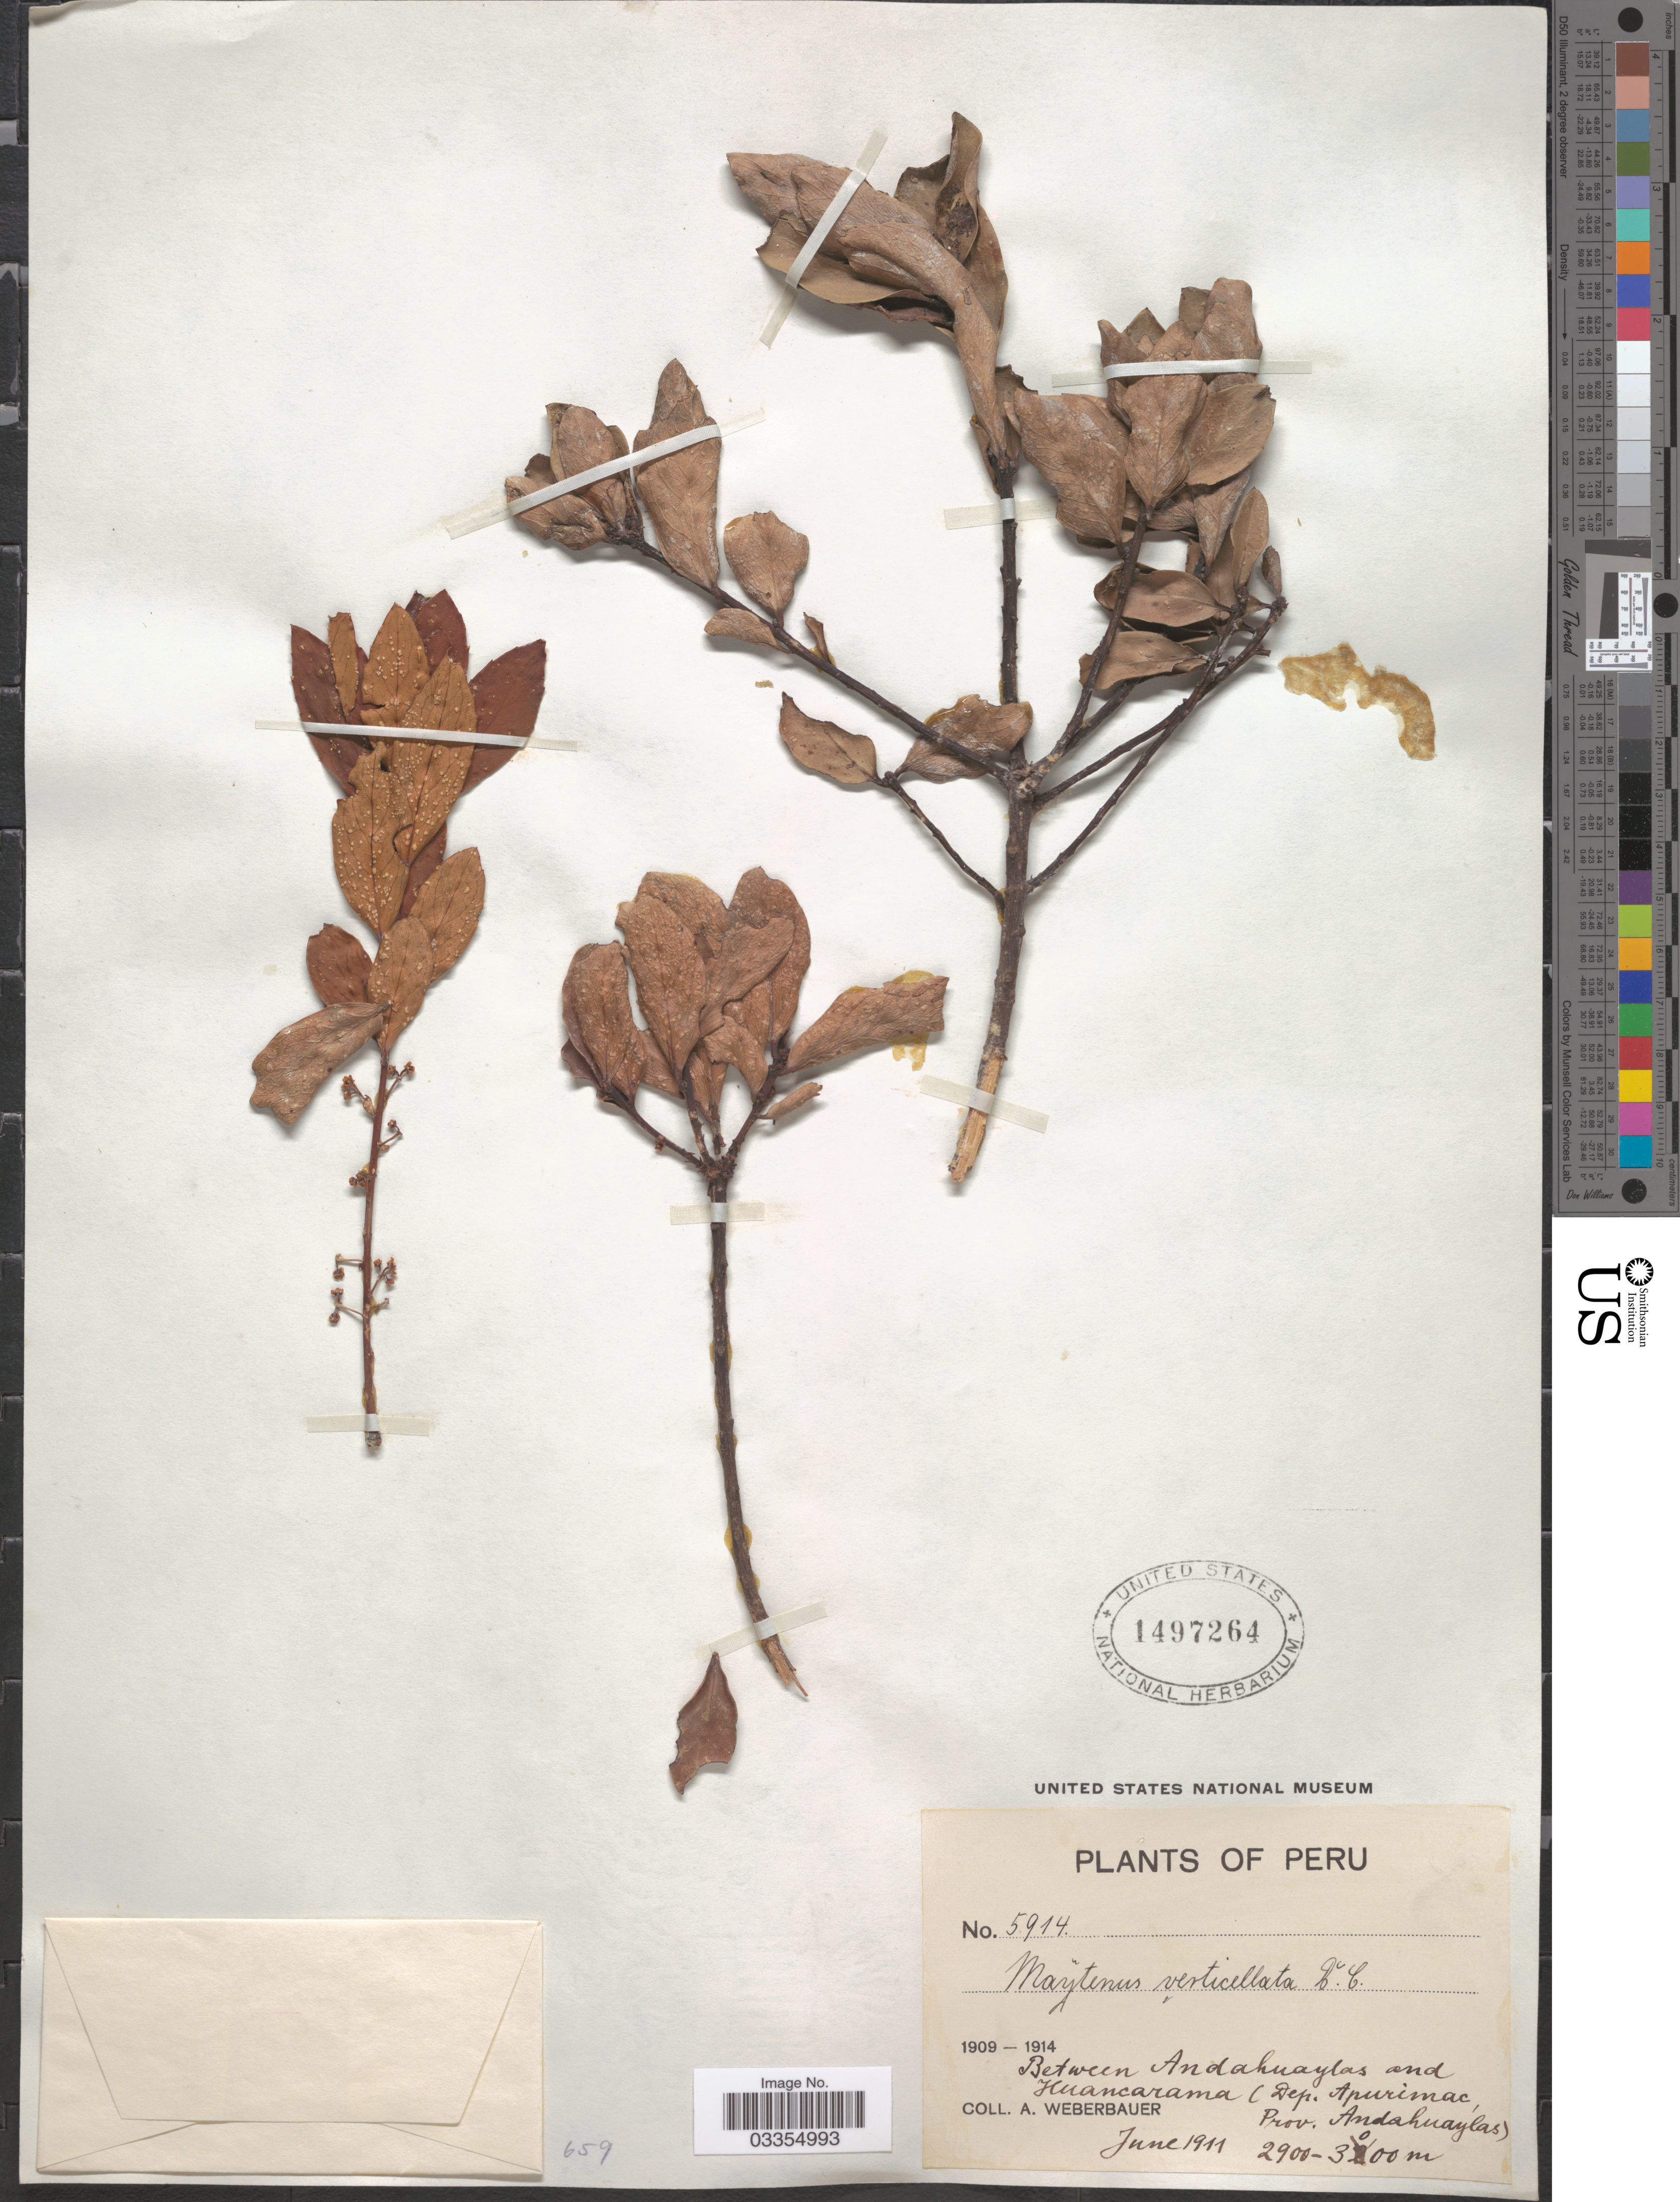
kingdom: Plantae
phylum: Tracheophyta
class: Magnoliopsida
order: Celastrales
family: Celastraceae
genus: Maytenus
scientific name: Maytenus verticillata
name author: (Ruiz & Pav.) DC.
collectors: A. Weberbauer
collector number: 5914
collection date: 1911-06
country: Peru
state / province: Apurímac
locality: Between Andahuaylas and Huancarama (Prov. Andahuaylas).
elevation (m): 2900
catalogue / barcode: US 1497264